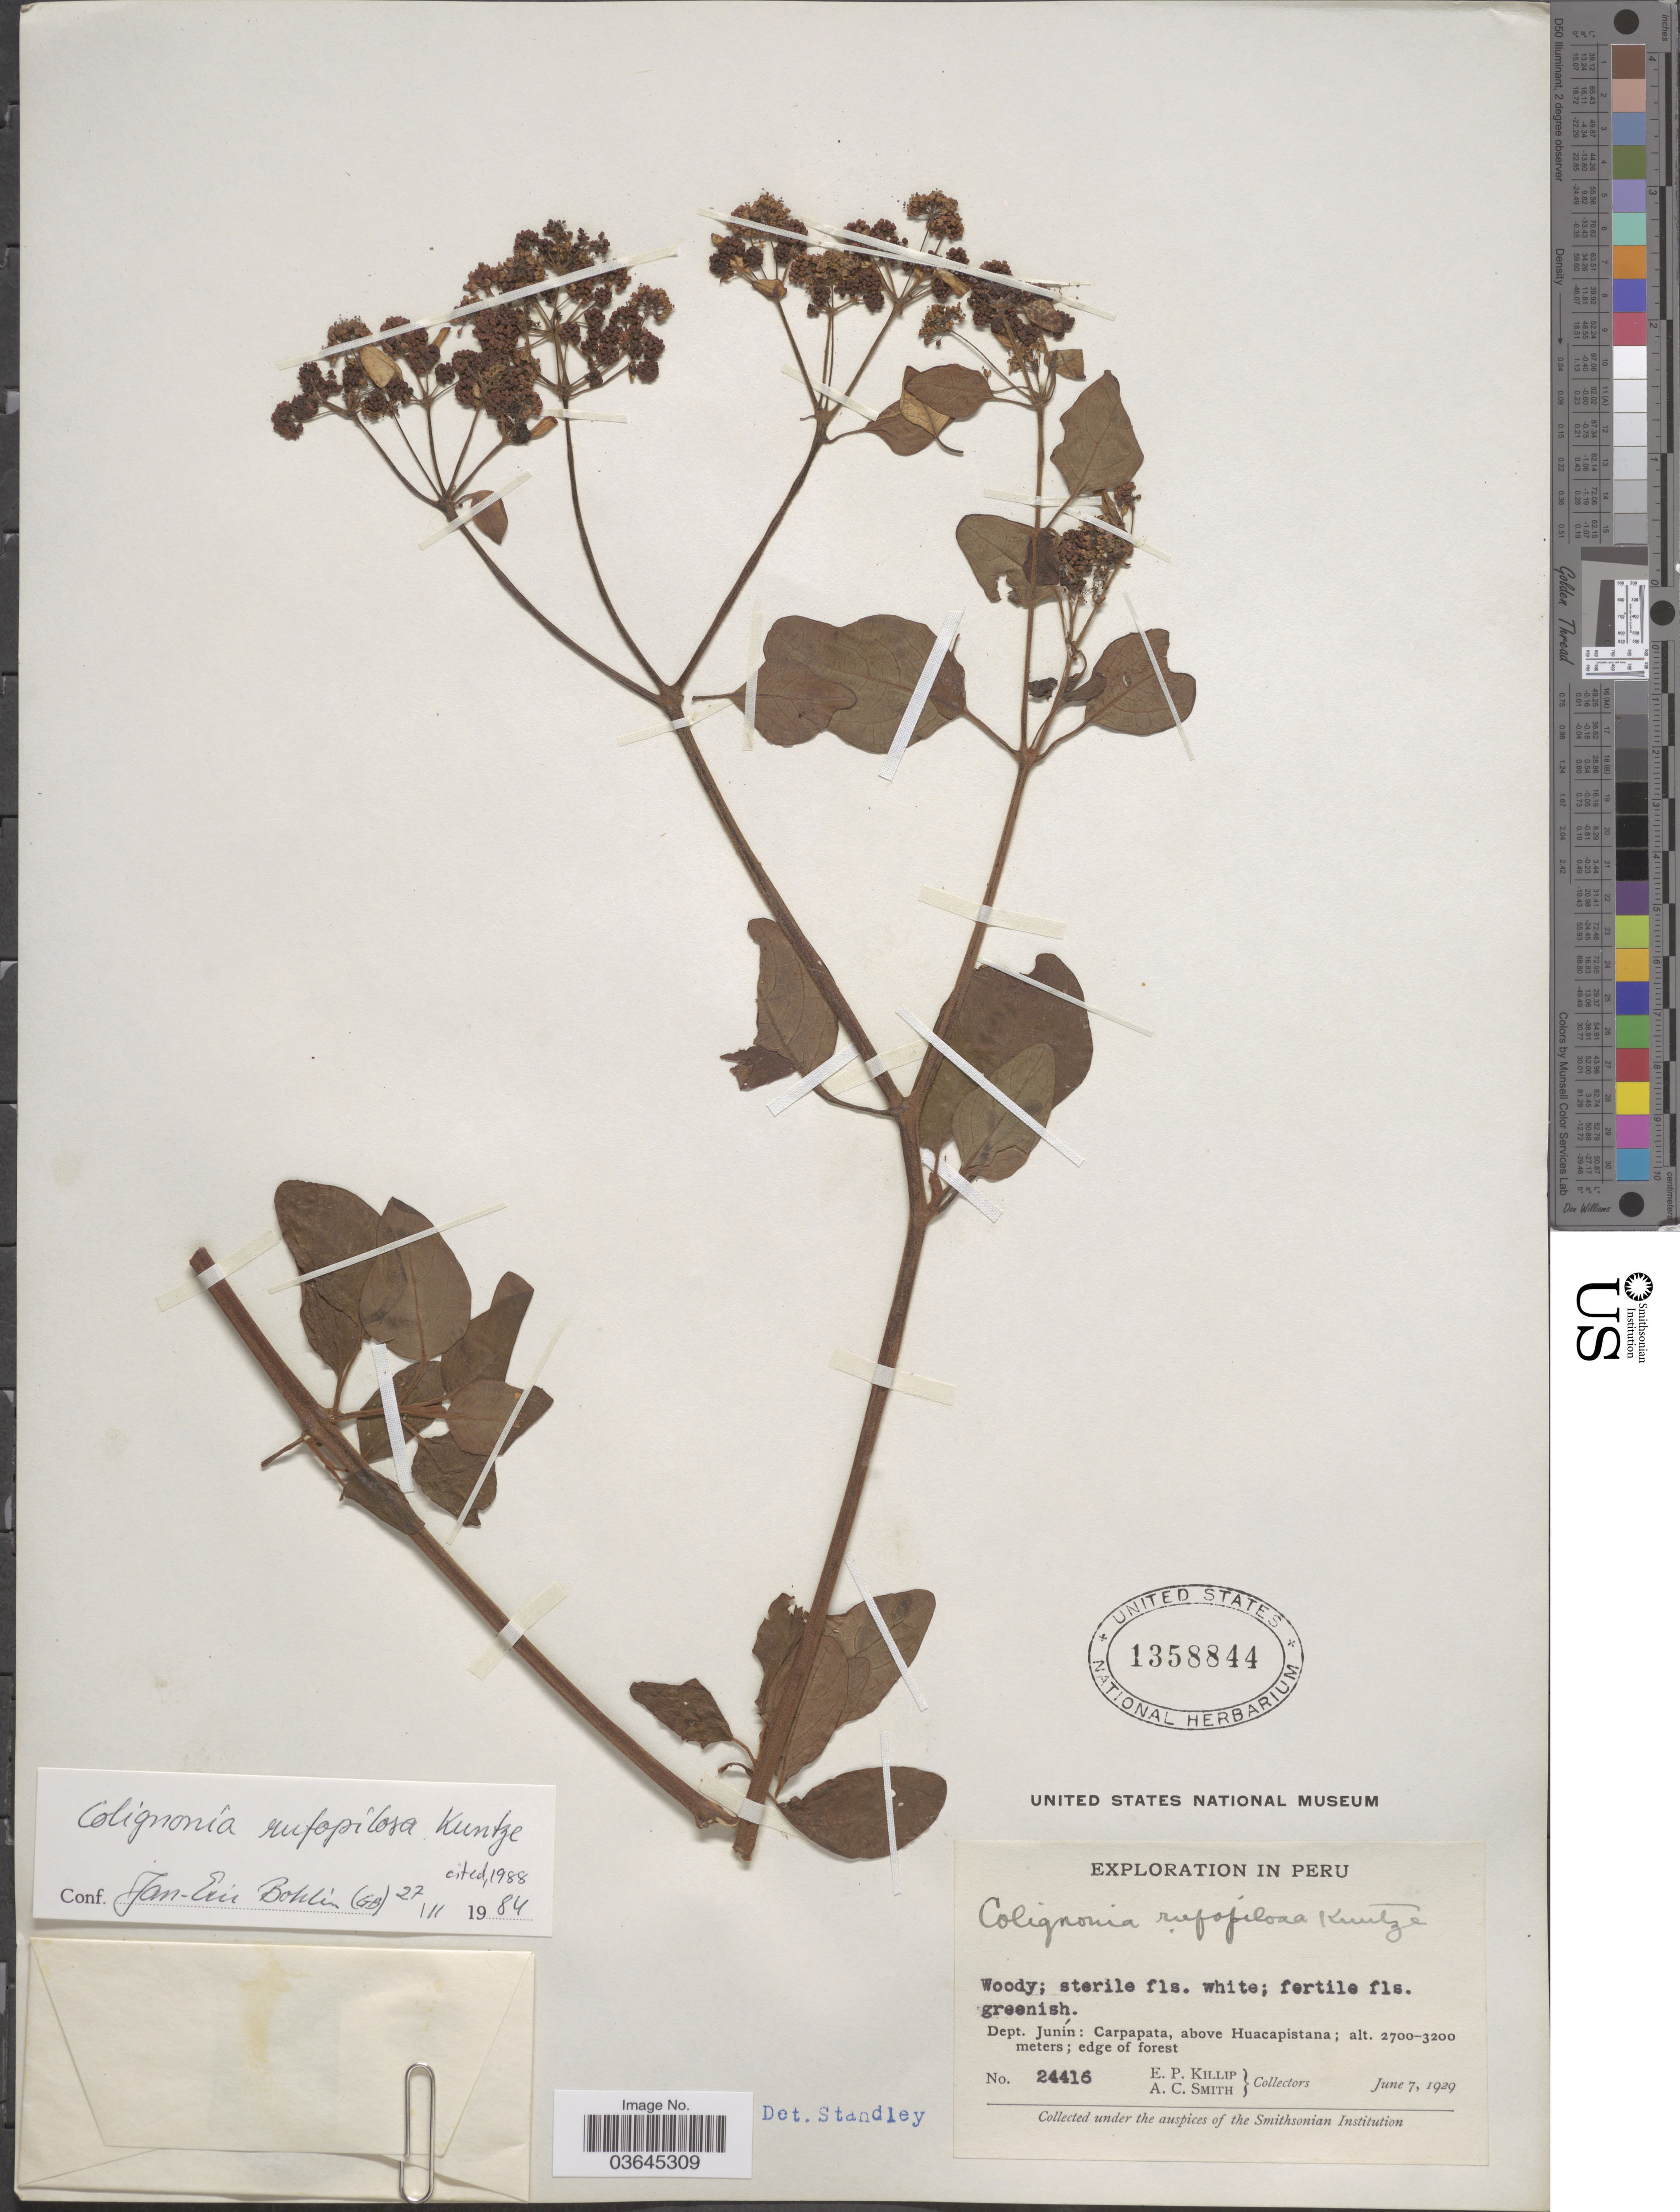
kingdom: Plantae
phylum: Tracheophyta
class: Magnoliopsida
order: Caryophyllales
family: Nyctaginaceae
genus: Colignonia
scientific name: Colignonia rufopilosa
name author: Kuntze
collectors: E. P. Killip & A. C. Smith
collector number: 24416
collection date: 1929-06-07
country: Peru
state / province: Junín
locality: Dept. Junín: Carpapata, above Huacapistana.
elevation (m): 2700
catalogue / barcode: US 1358844